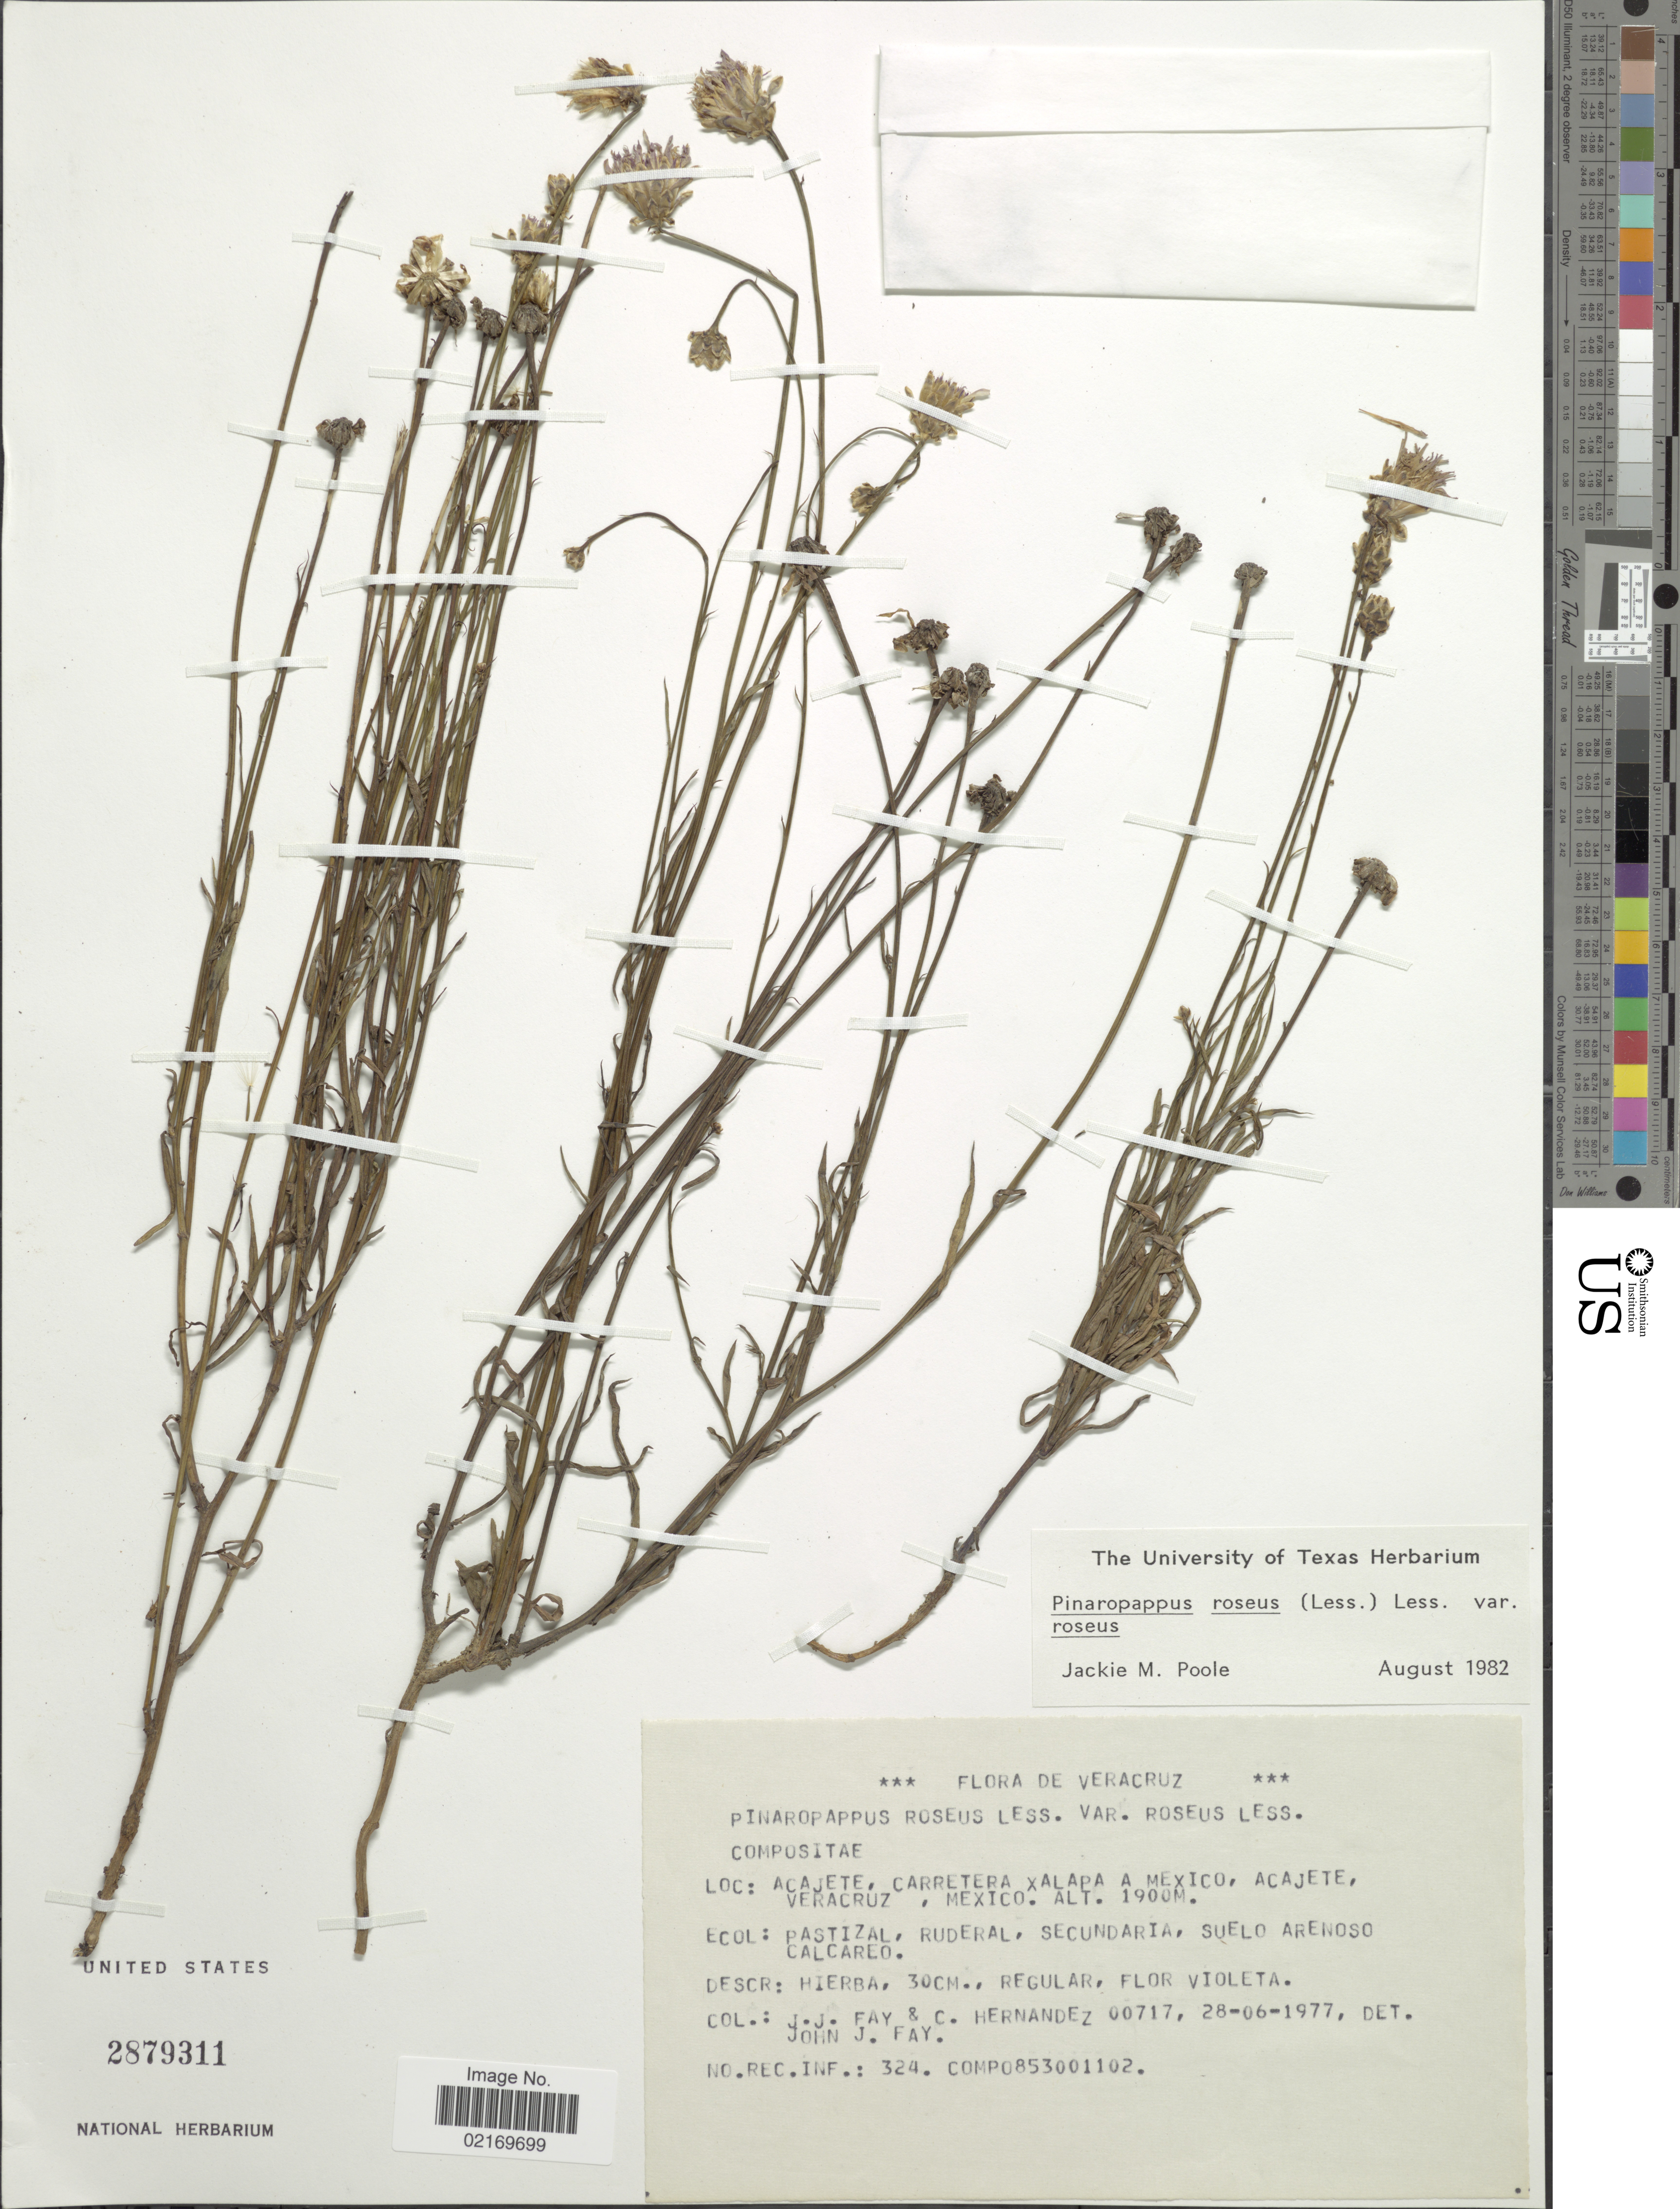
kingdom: Plantae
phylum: Tracheophyta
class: Magnoliopsida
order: Asterales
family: Asteraceae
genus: Pinaropappus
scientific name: Pinaropappus roseus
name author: Less.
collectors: J. Fay & C. Hernandez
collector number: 00717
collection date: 1977-06-28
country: Mexico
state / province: Veracruz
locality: Acajete, Carretera Xalapa a Mexico, Acajete Veracruz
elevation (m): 1900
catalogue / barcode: US 2879311